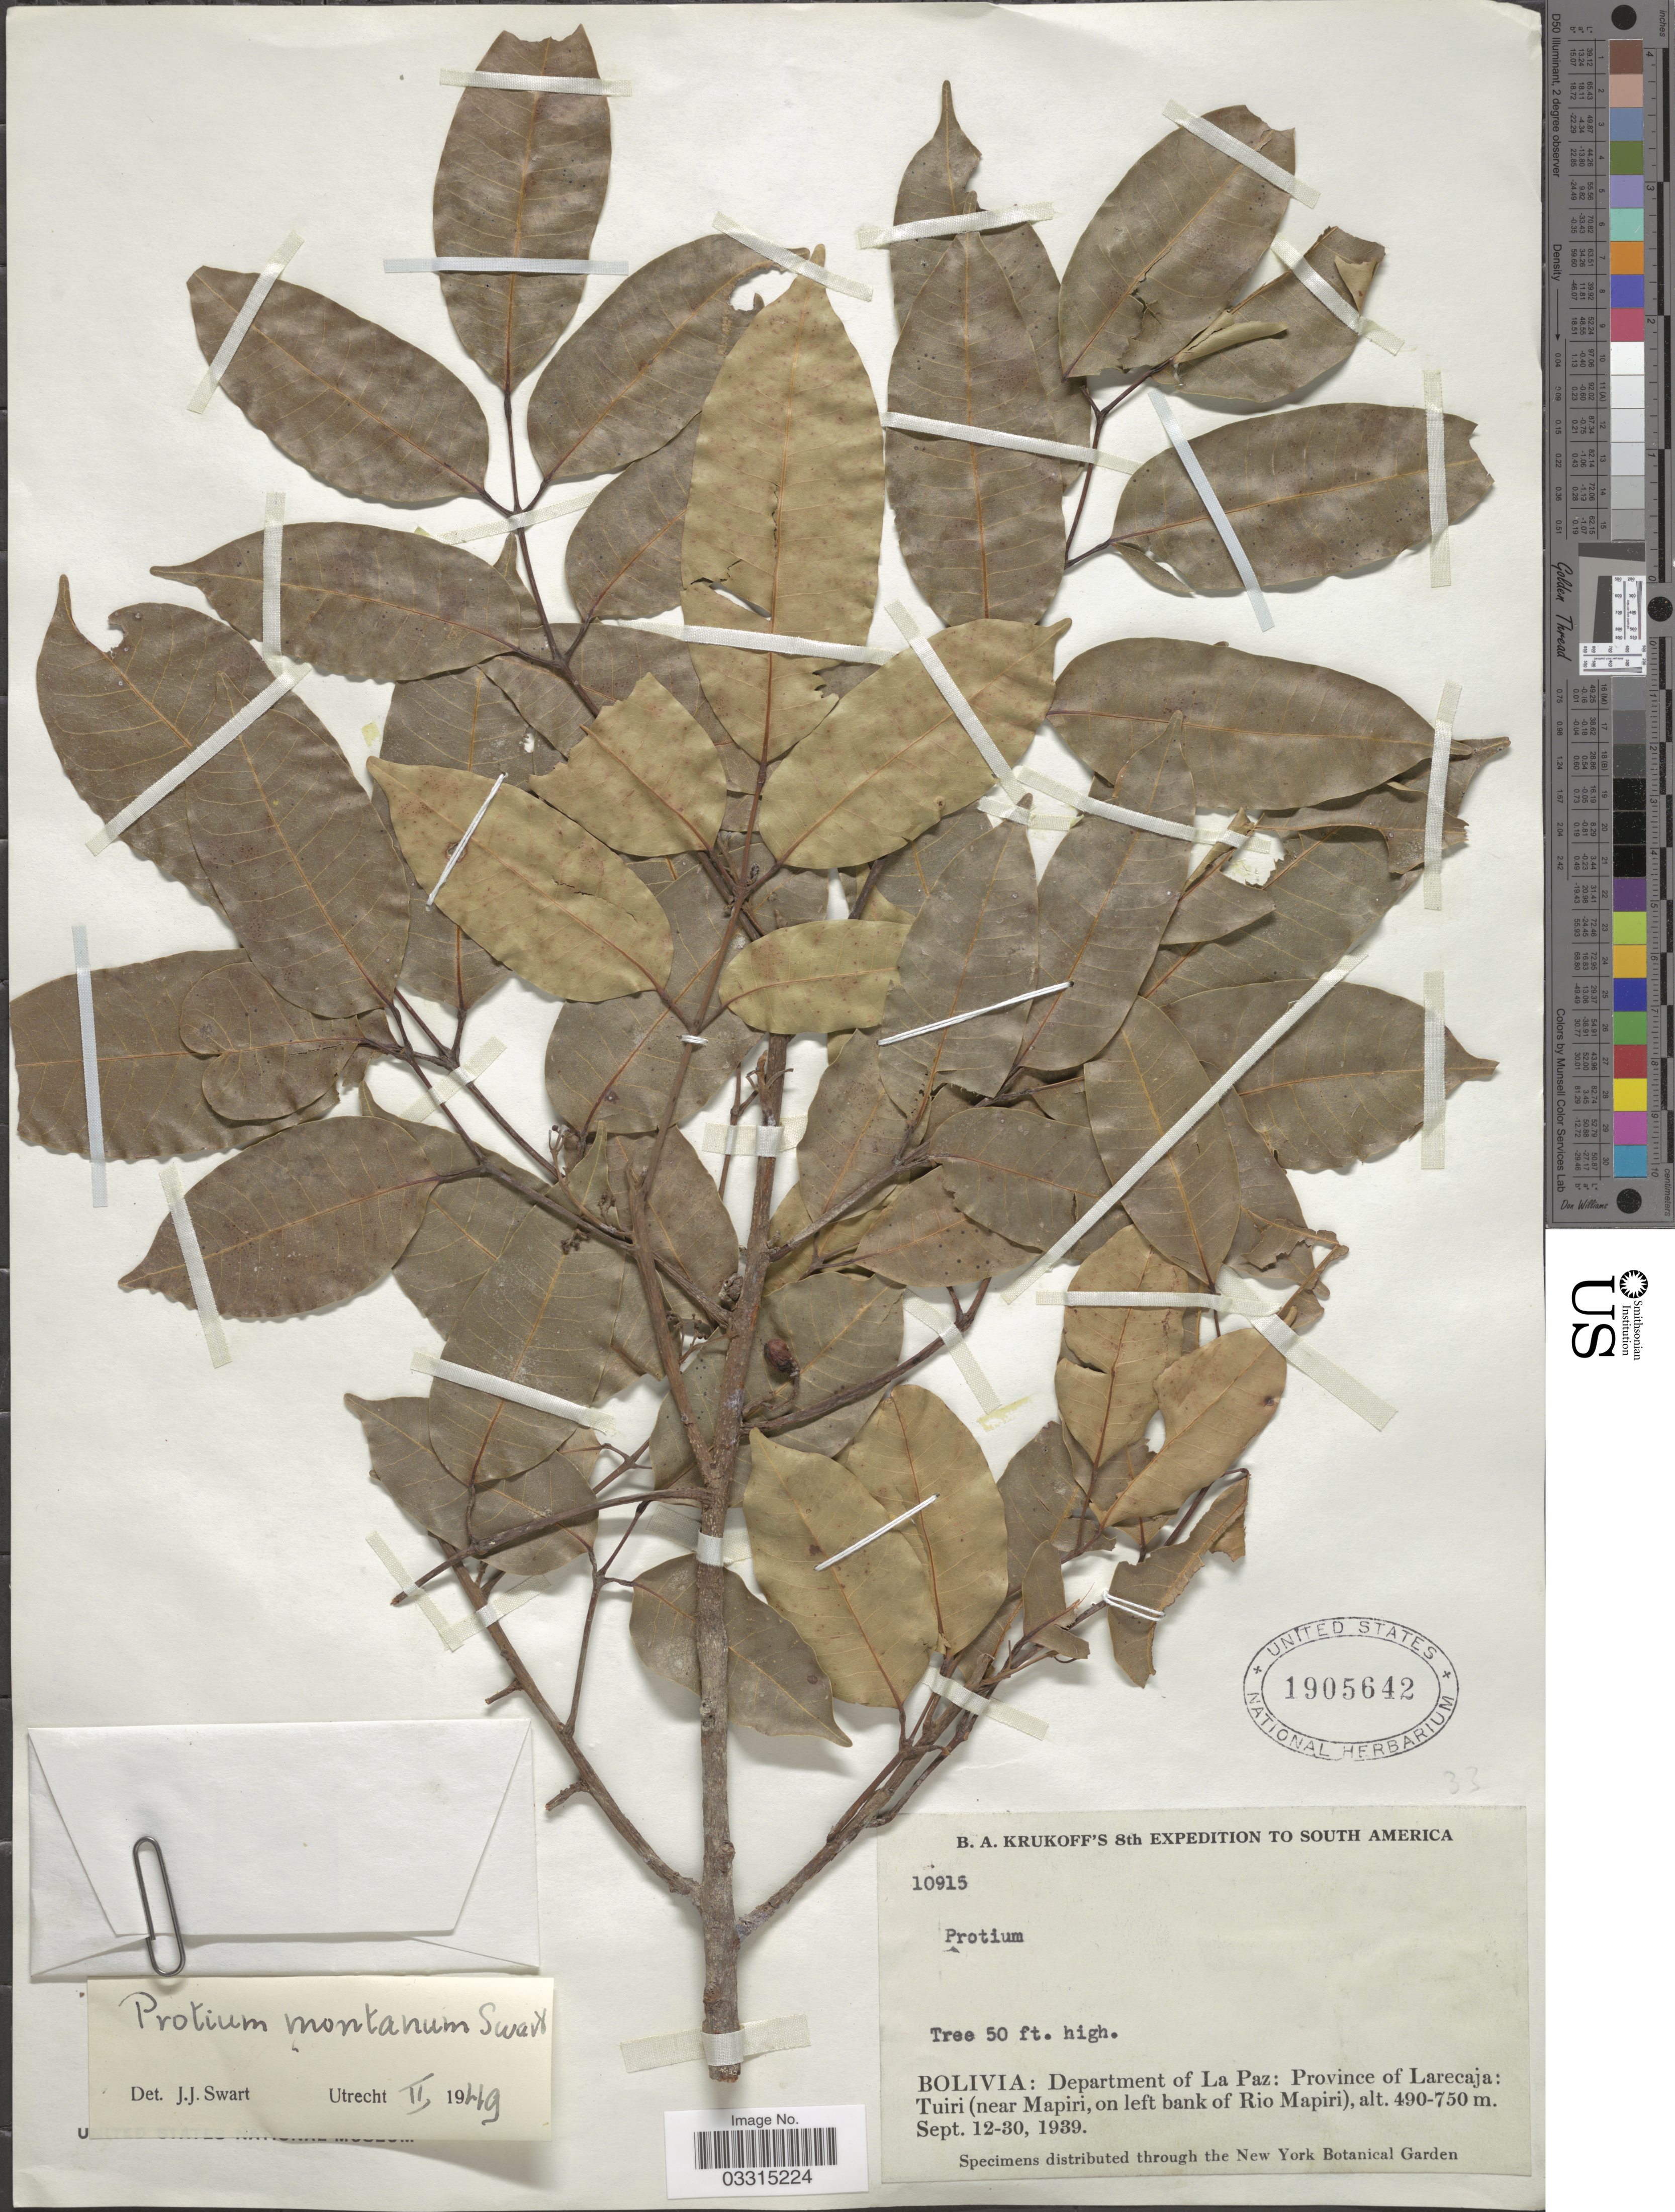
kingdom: Plantae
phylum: Tracheophyta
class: Magnoliopsida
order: Sapindales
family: Burseraceae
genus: Protium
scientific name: Protium montanum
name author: Swart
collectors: B. A. Krukoff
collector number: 10915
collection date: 1939-09-12/1939-09-30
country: Bolivia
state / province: La Paz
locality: Department of La Paz: Province of Larecaja: Tuiri (near Mapiri, on left bank of Rio Mapiri).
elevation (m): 490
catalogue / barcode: US 1905642